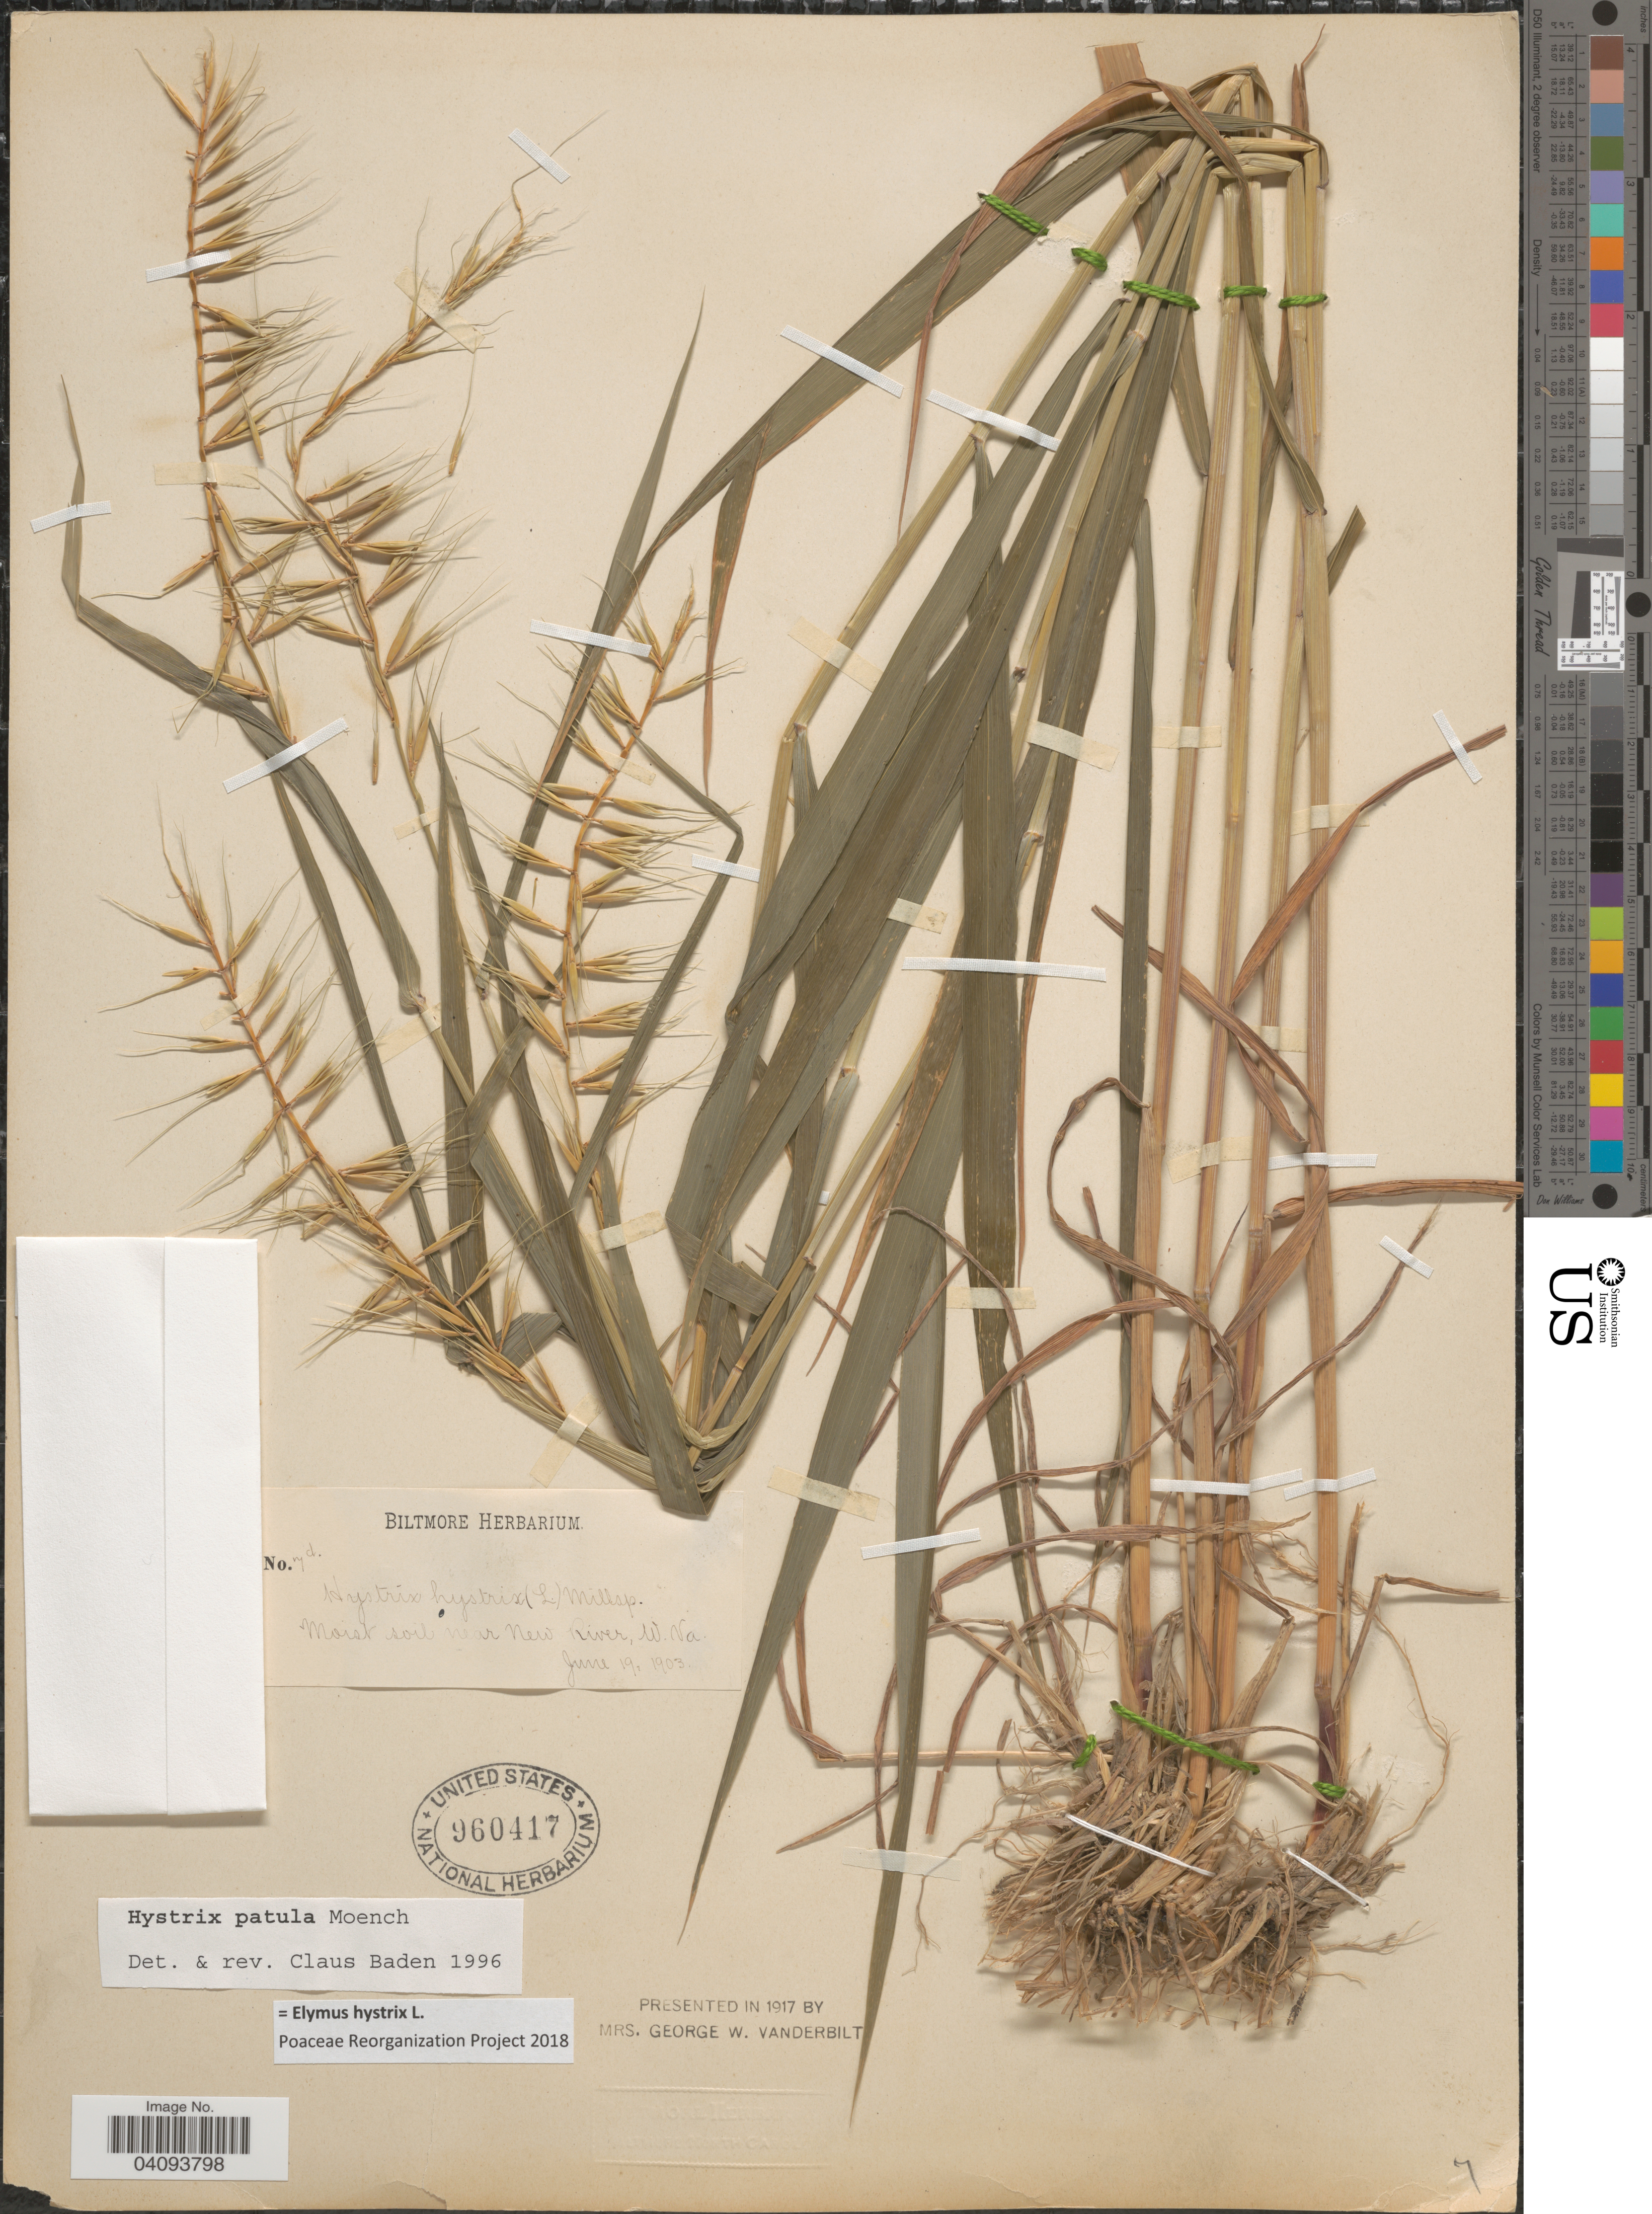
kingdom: Plantae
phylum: Tracheophyta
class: Liliopsida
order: Poales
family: Poaceae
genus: Elymus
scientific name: Elymus hystrix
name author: L.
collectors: ex herb. Biltmore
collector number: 7d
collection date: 1903-06-19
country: United States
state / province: West Virginia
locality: Moist near New River.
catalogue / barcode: US 960417